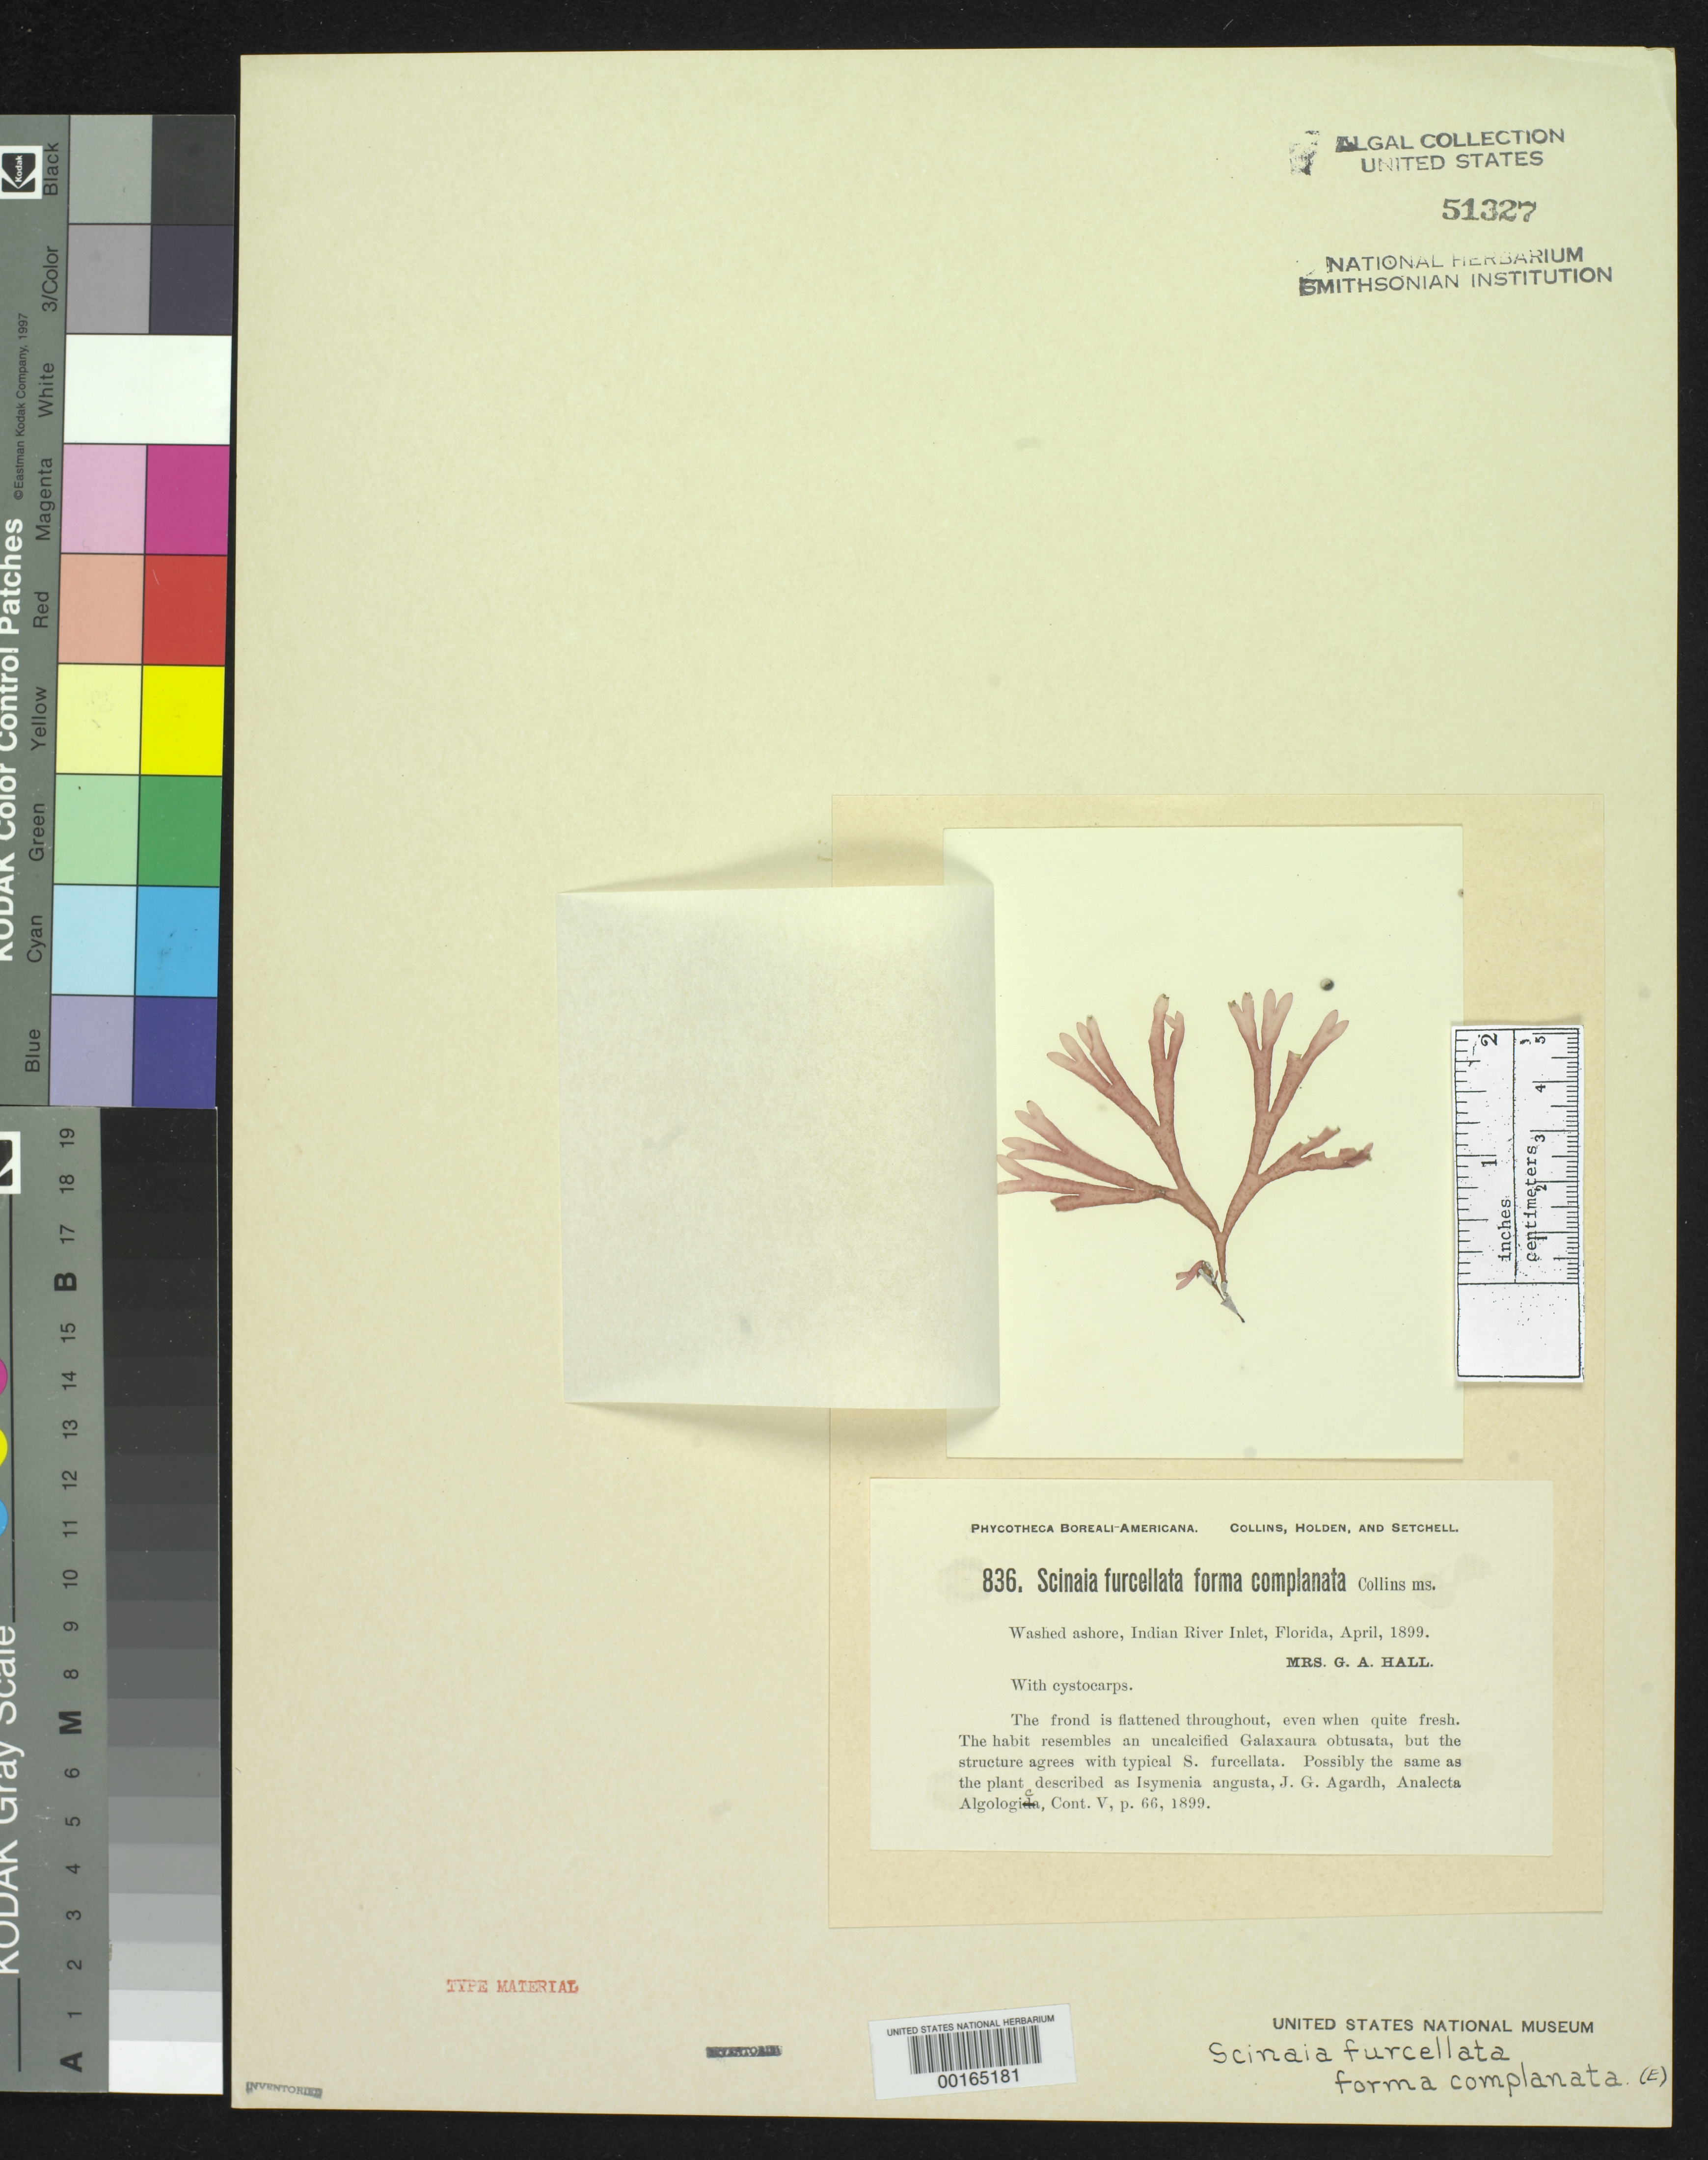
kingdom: Bacteria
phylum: Cyanobacteria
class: Cyanobacteriia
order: Cyanobacteriales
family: Scytonemataceae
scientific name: Sclerothrix callitrichae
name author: Kütz.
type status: Isotype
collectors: F. T. Kützing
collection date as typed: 1830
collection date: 1830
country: Germany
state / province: Thuringia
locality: Hirschbach, between Suhl and Schleusingen.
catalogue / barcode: US 140728